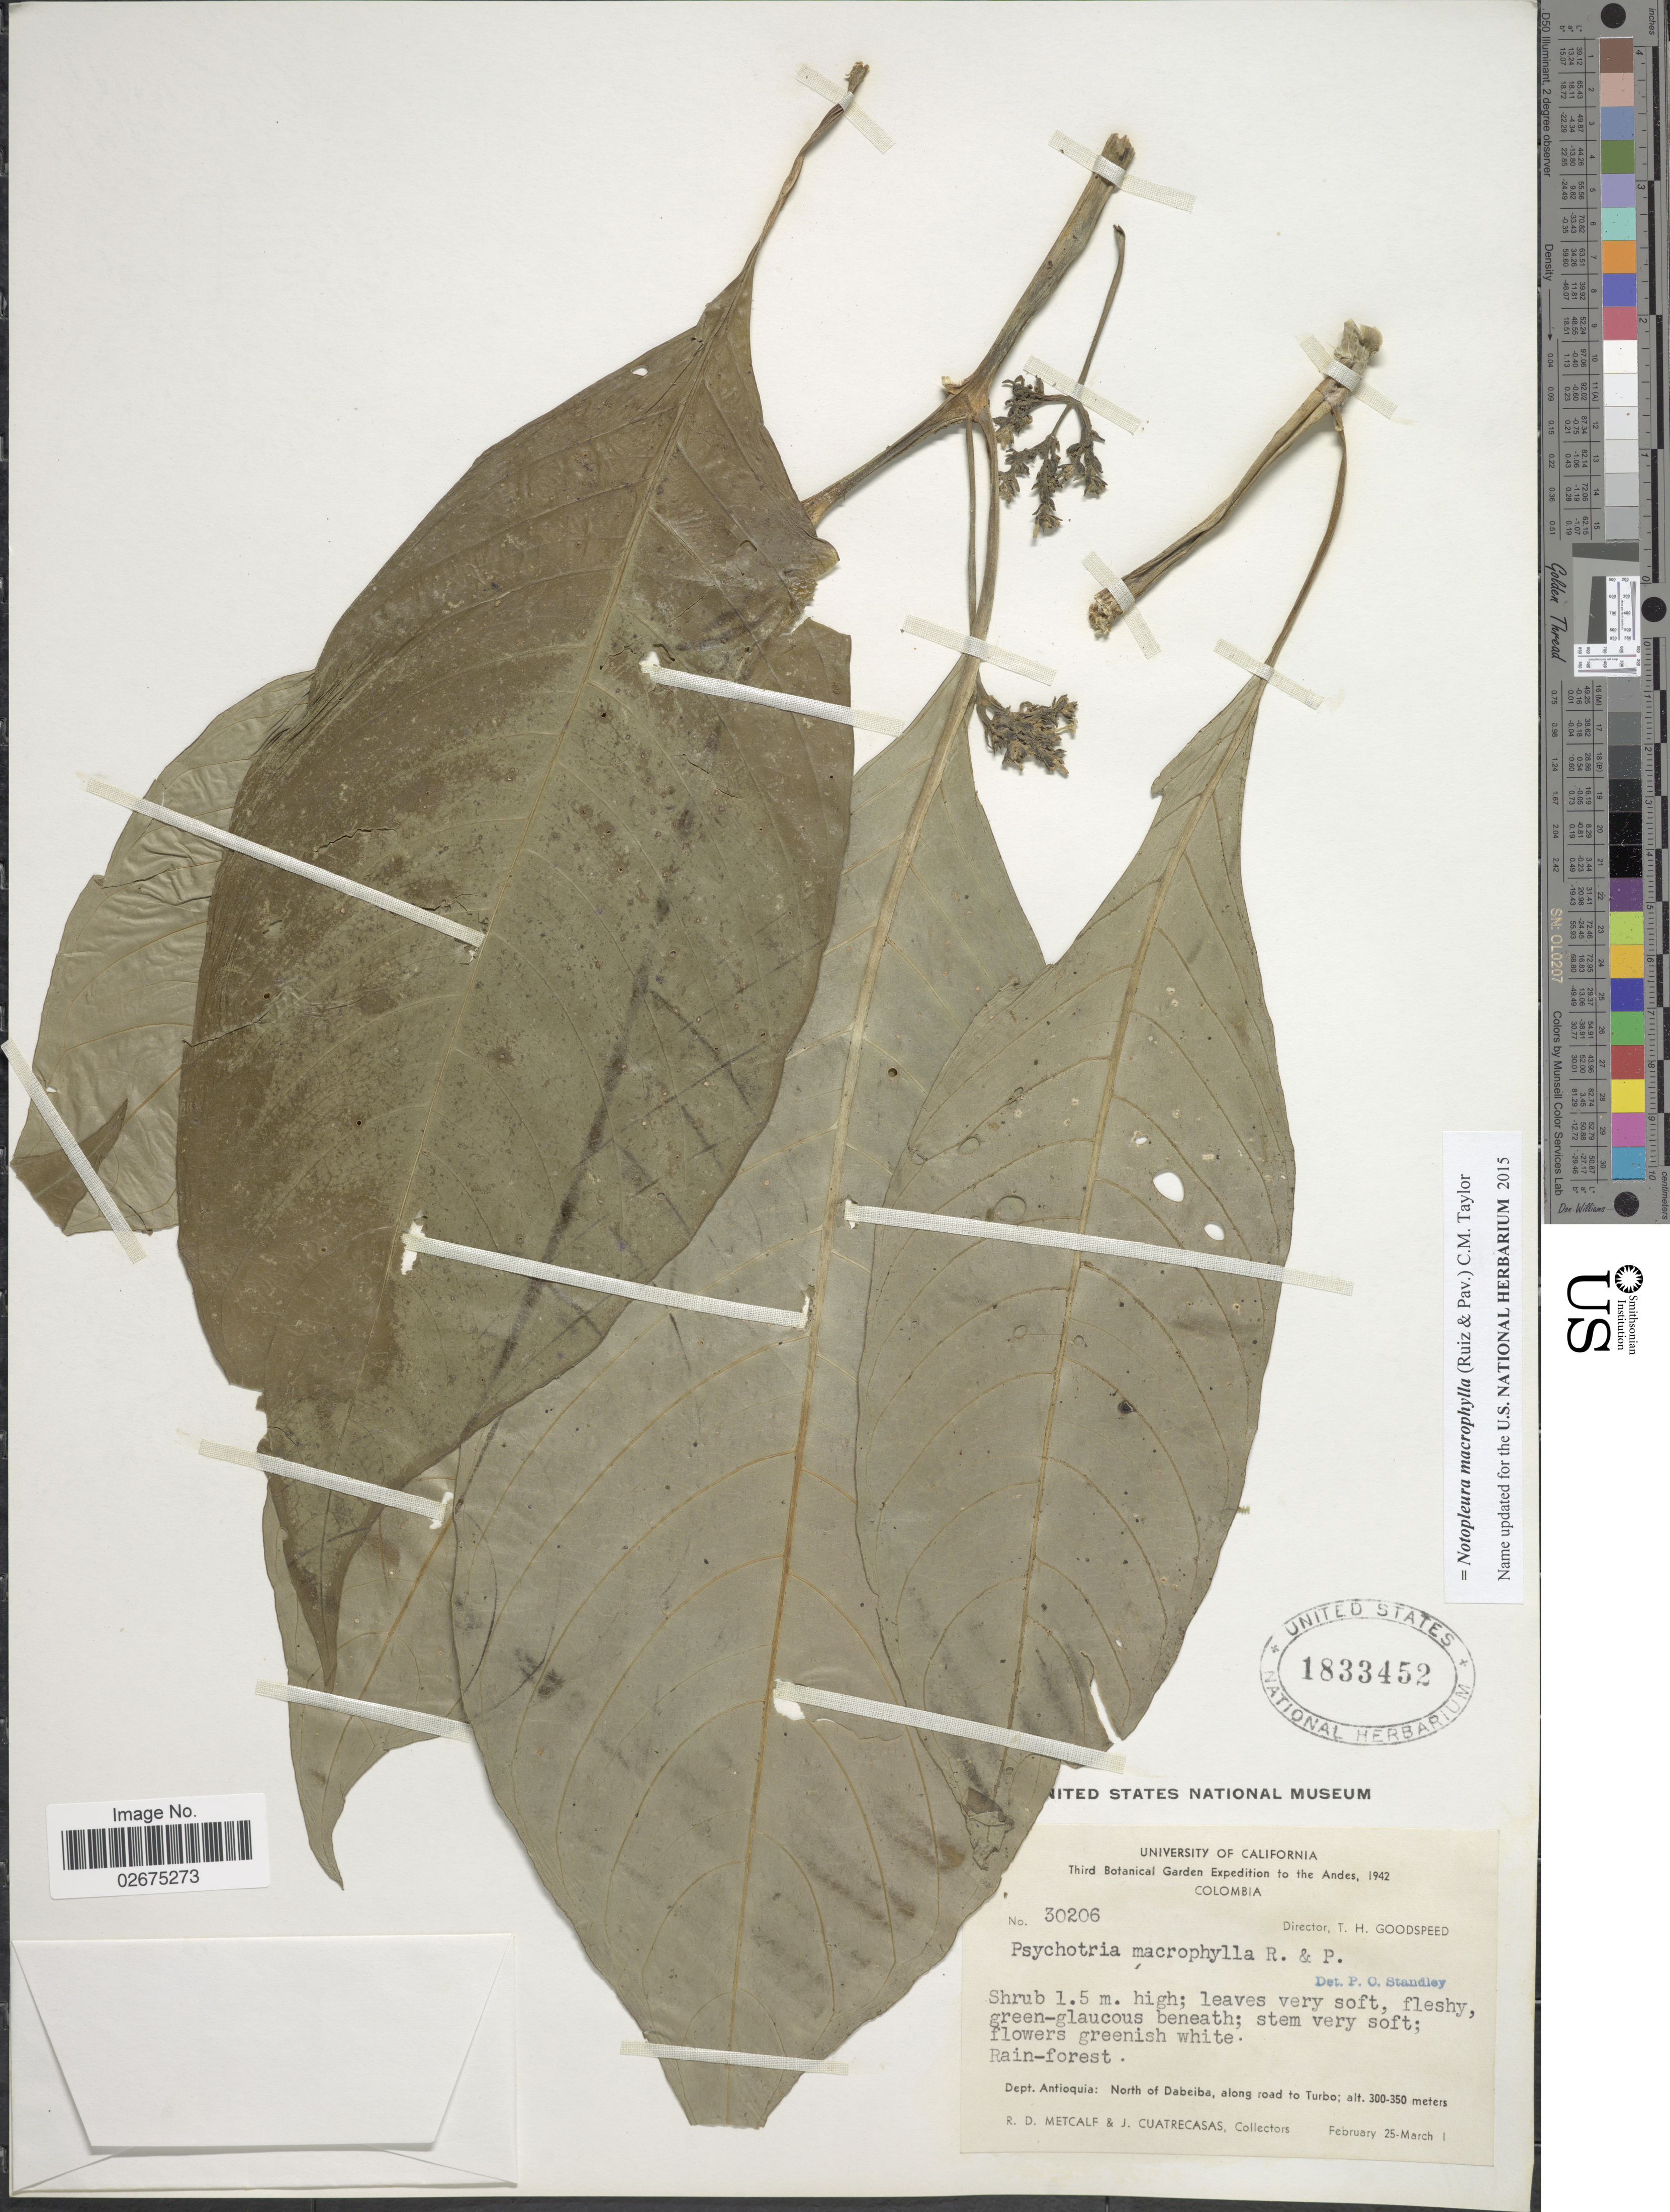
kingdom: Plantae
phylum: Tracheophyta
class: Magnoliopsida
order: Gentianales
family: Rubiaceae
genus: Notopleura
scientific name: Notopleura macrophylla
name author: (Ruiz & Pav.) C.M. Taylor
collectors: R. D. Metcalf & J. Cuatrecasas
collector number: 30206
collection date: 1942-02-25/1942-03-01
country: Colombia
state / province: Antioquia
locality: To the Andes, Rain-forest, Dept. Antioquia: North of Dabeiba, along road to Turbo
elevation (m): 300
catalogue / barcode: US 1833452